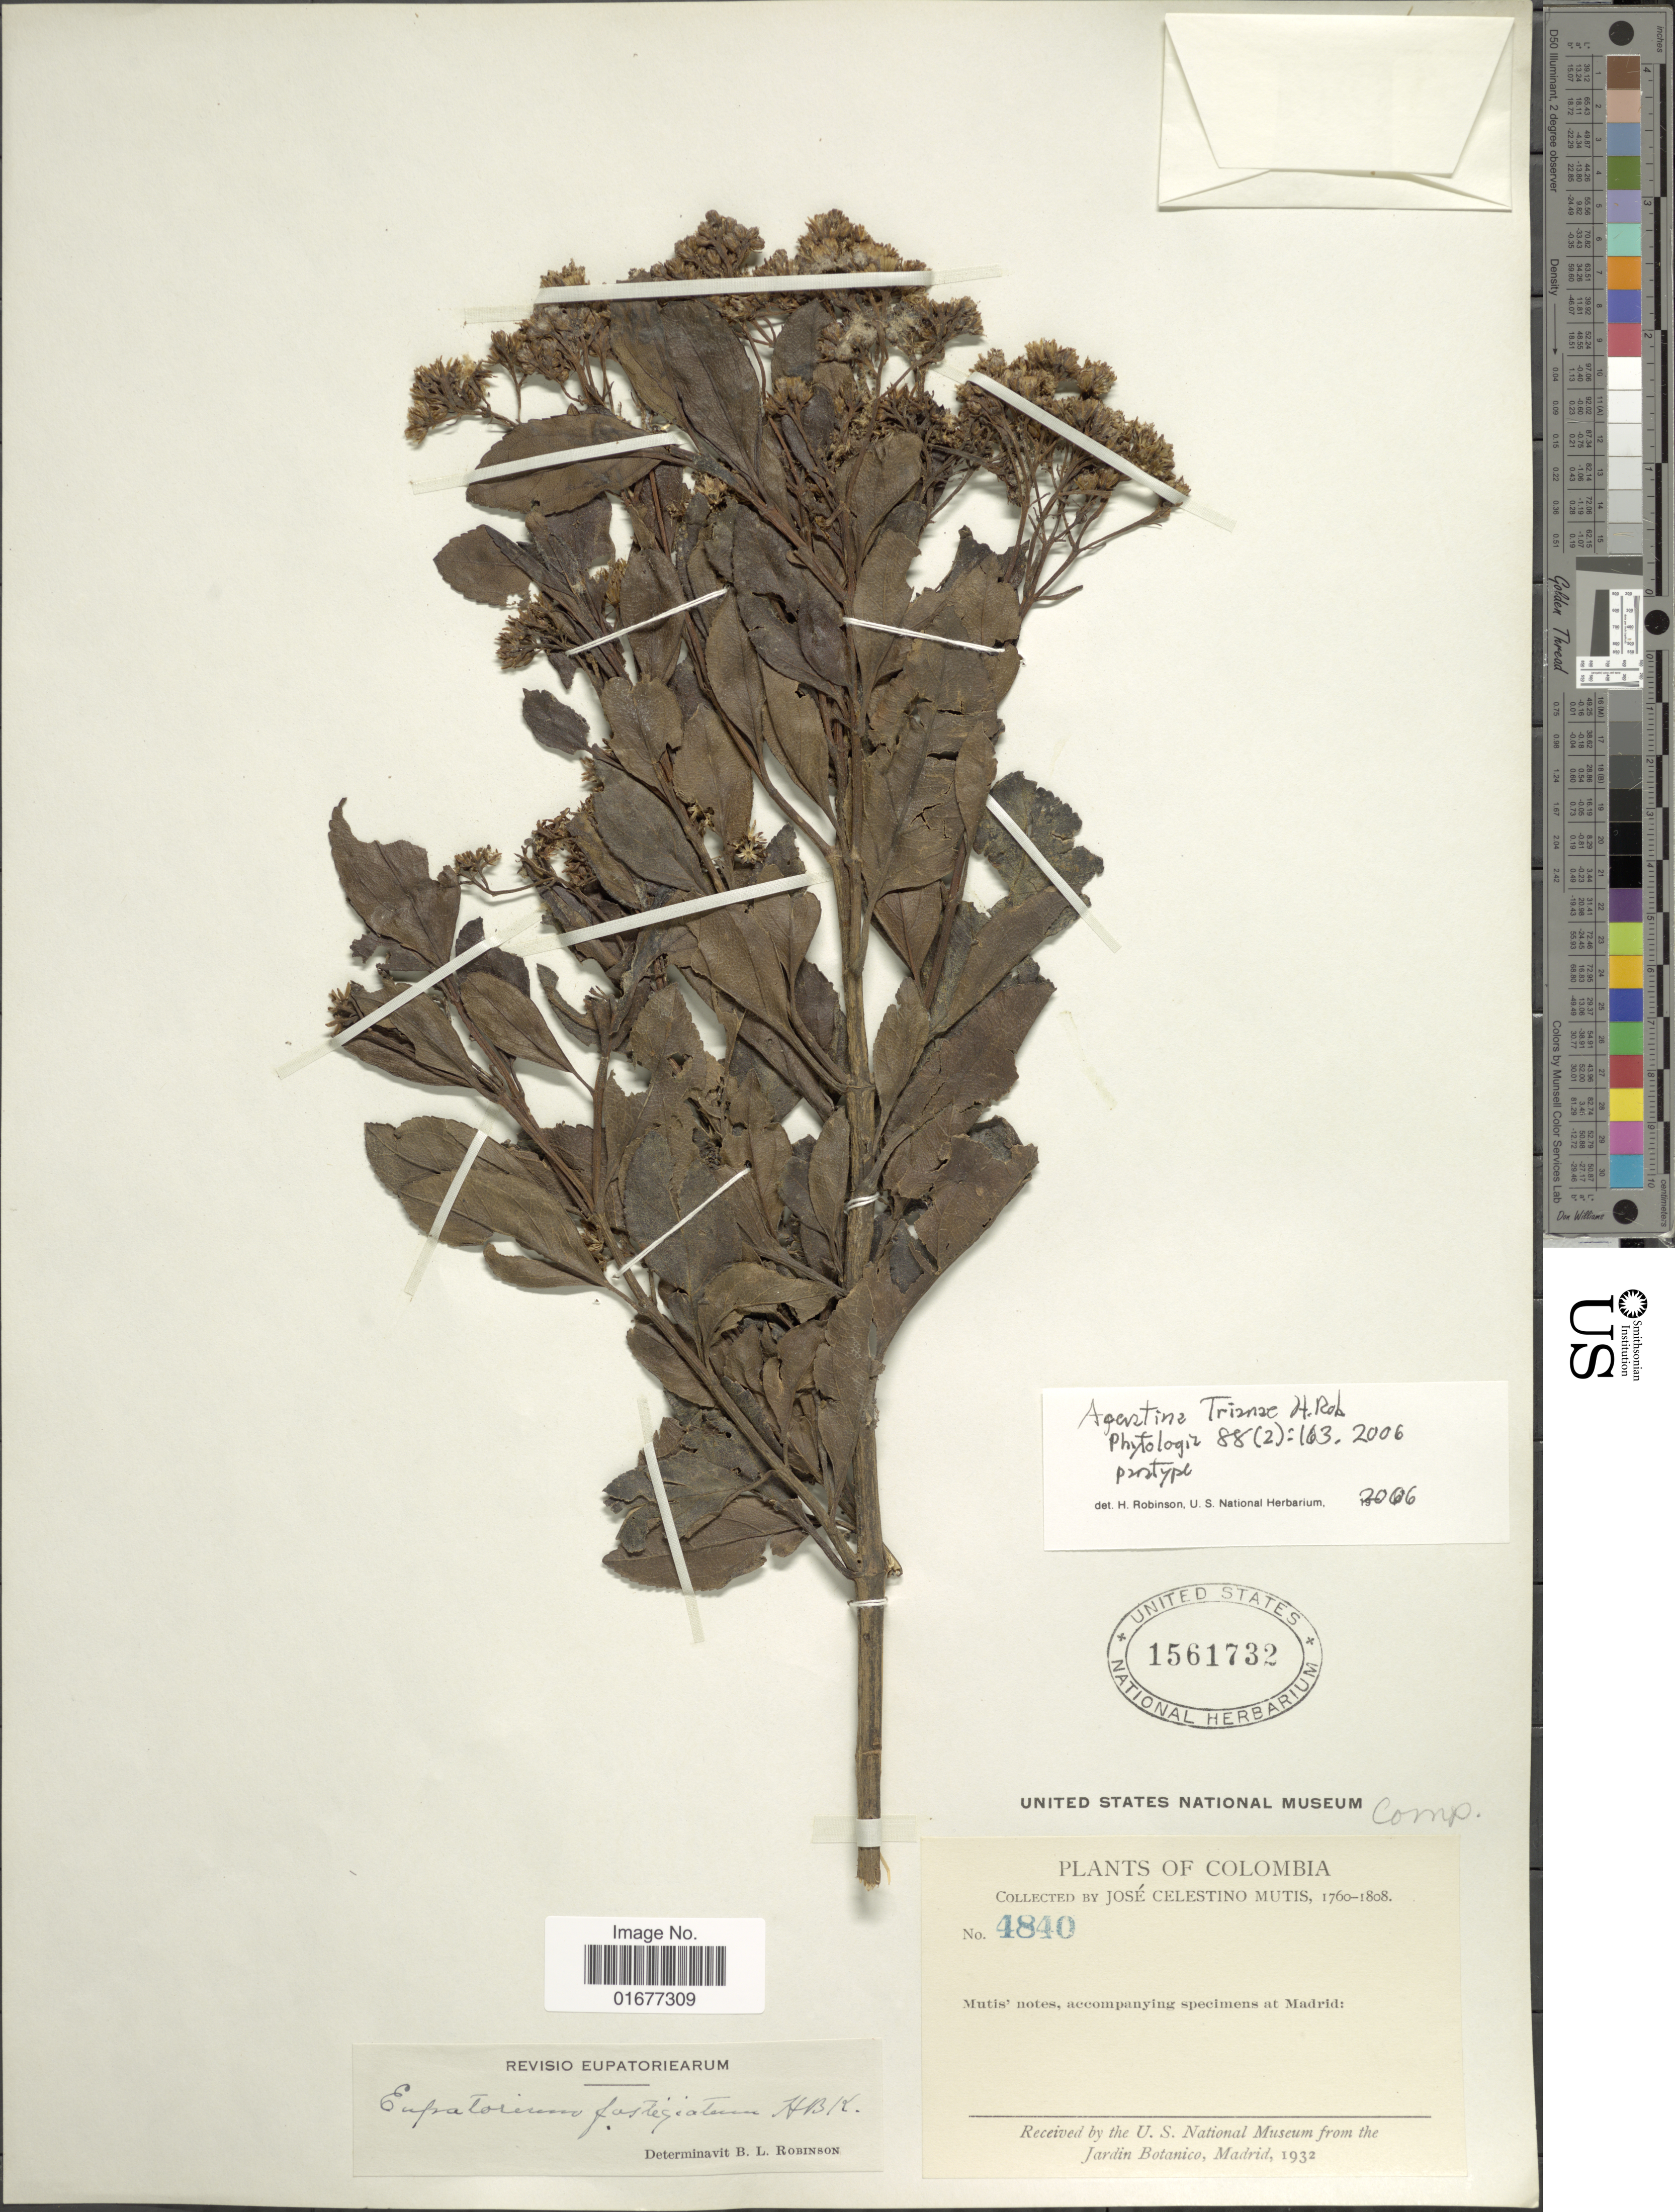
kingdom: Plantae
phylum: Tracheophyta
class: Magnoliopsida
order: Asterales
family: Asteraceae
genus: Ageratina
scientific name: Ageratina fastigiata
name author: (Kunth) R.M. King & H. Rob.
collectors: J. C. B. Mutis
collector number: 4840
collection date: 1760/1808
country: Colombia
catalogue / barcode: US 1561732